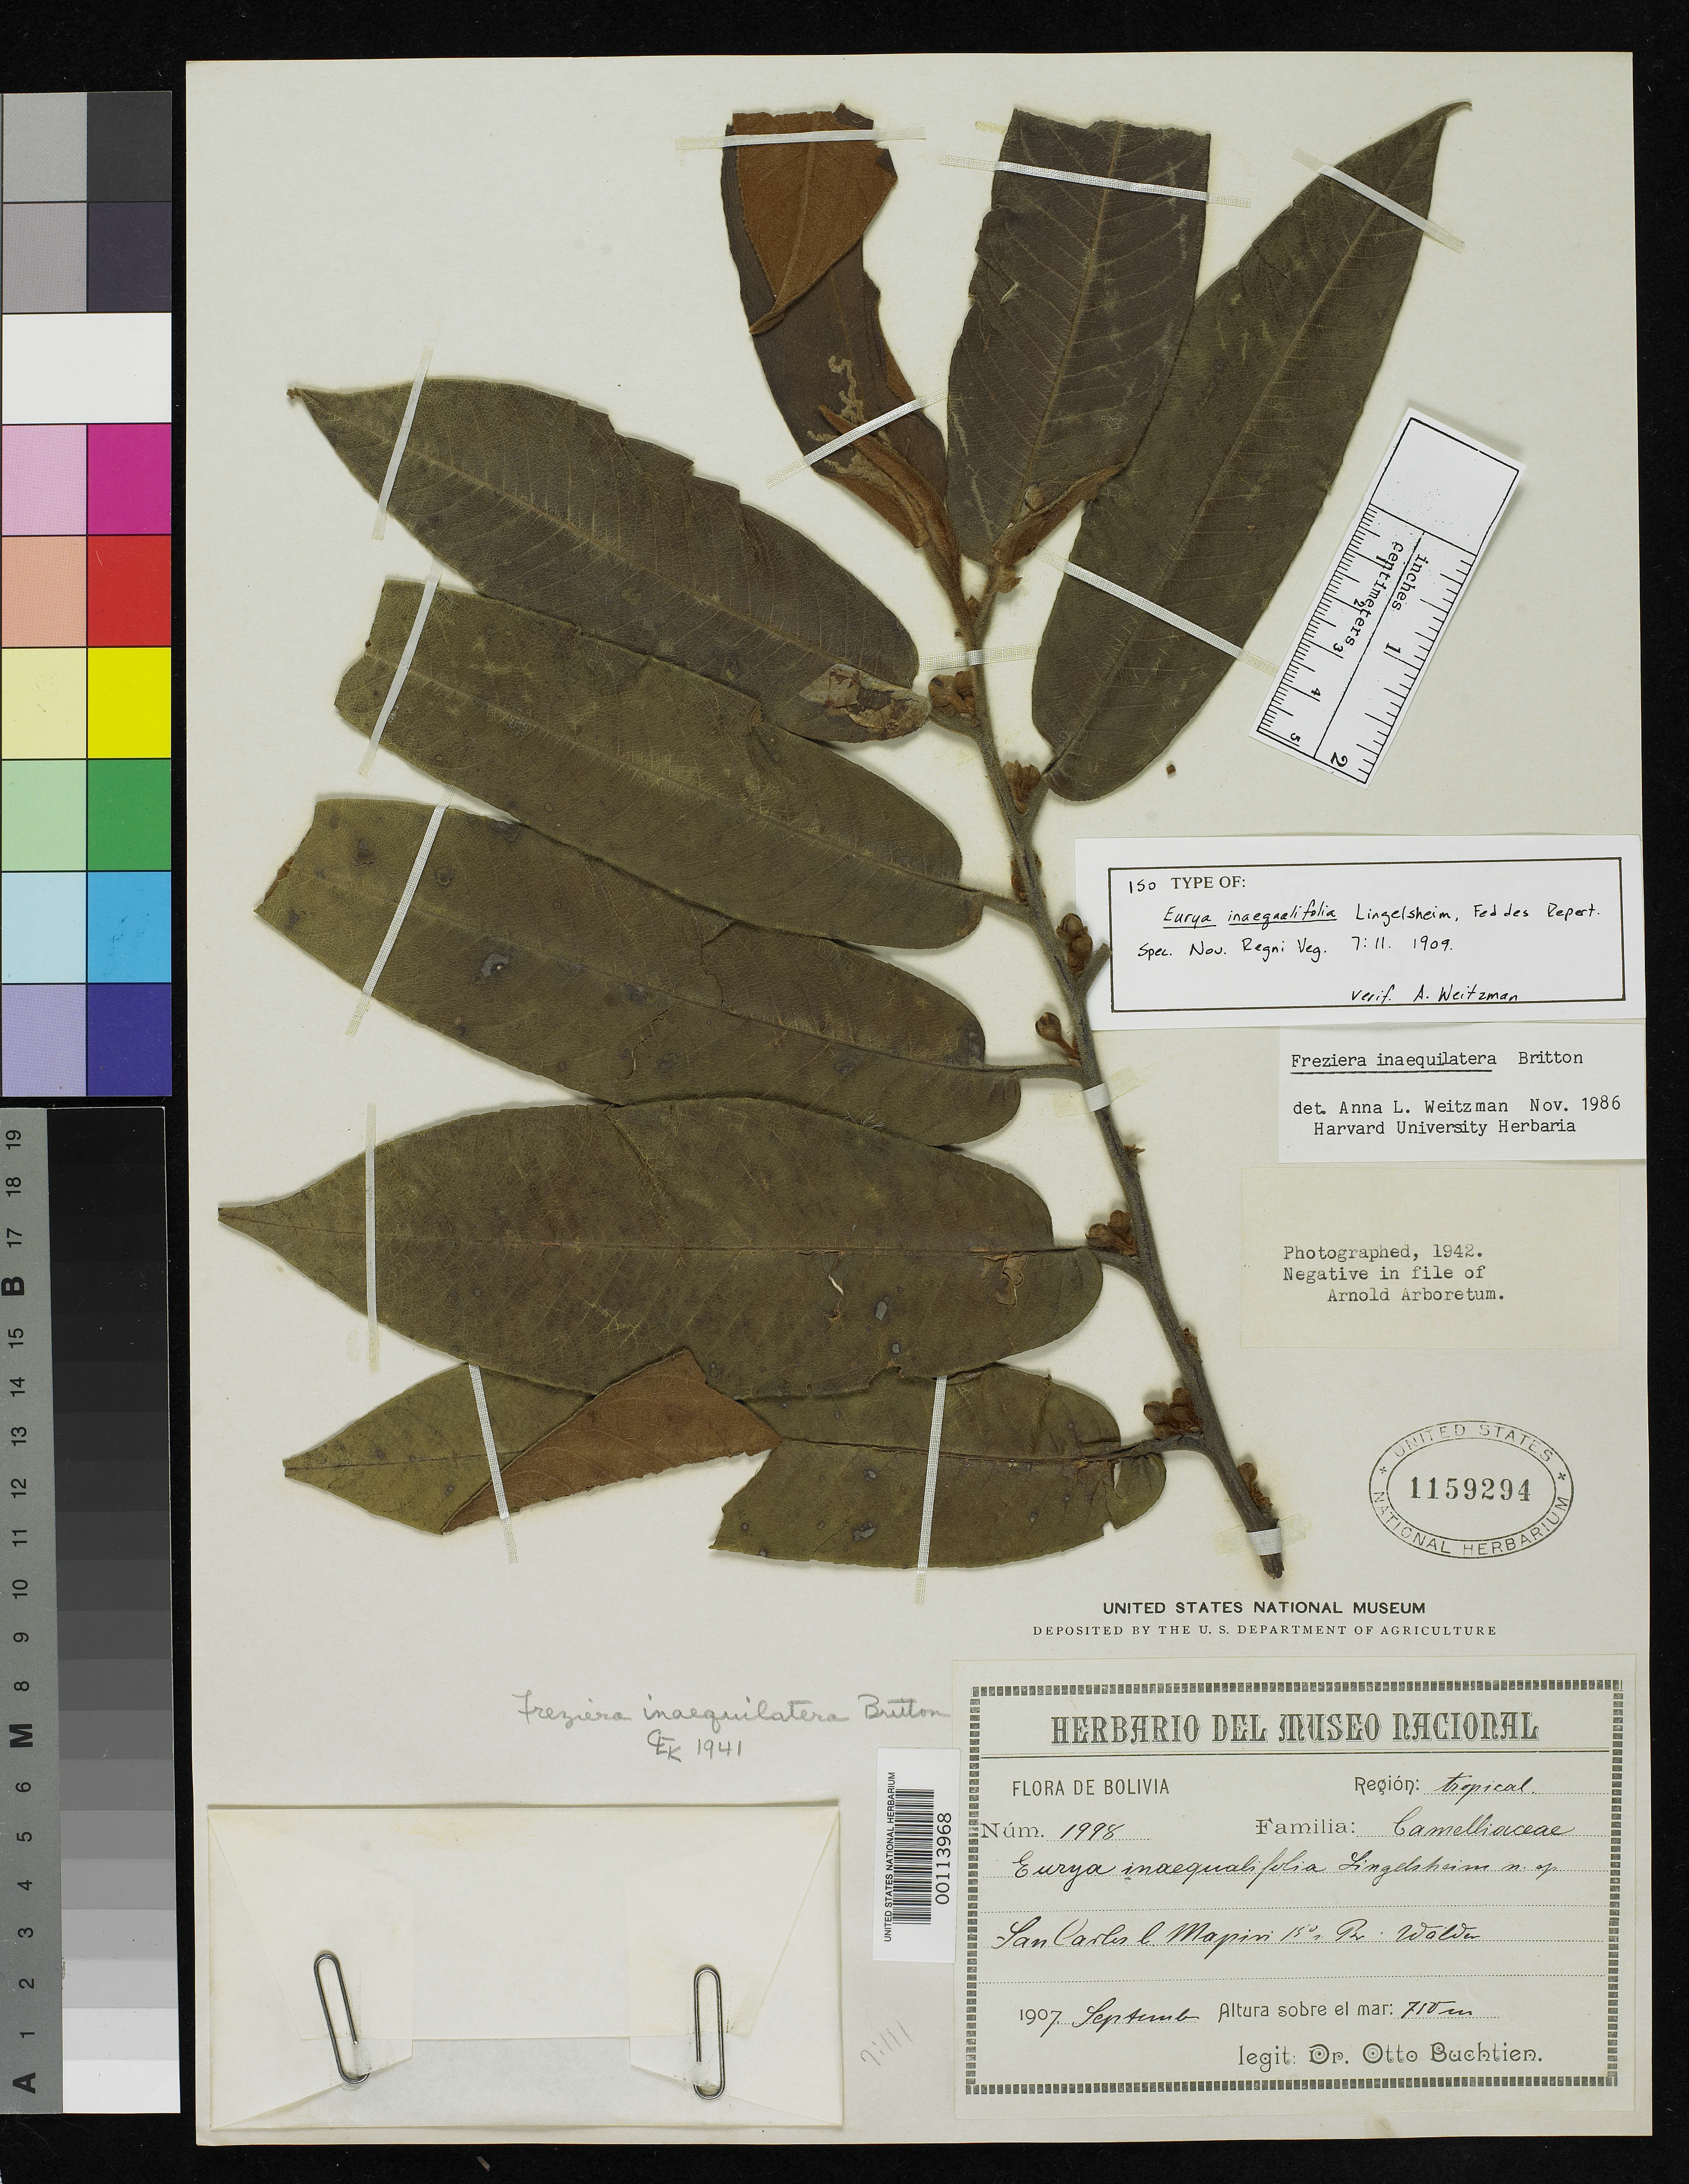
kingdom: Plantae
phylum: Tracheophyta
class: Magnoliopsida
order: Ericales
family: Pentaphylacaceae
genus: Eurya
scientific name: Eurya inaequalifolia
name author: Lingelsh.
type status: Isotype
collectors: O. Buchtien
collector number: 1998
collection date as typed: Sep 1907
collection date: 1907-09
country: Bolivia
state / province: La Paz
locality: San Carlos, Mapiri.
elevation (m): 750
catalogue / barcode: US 1159294